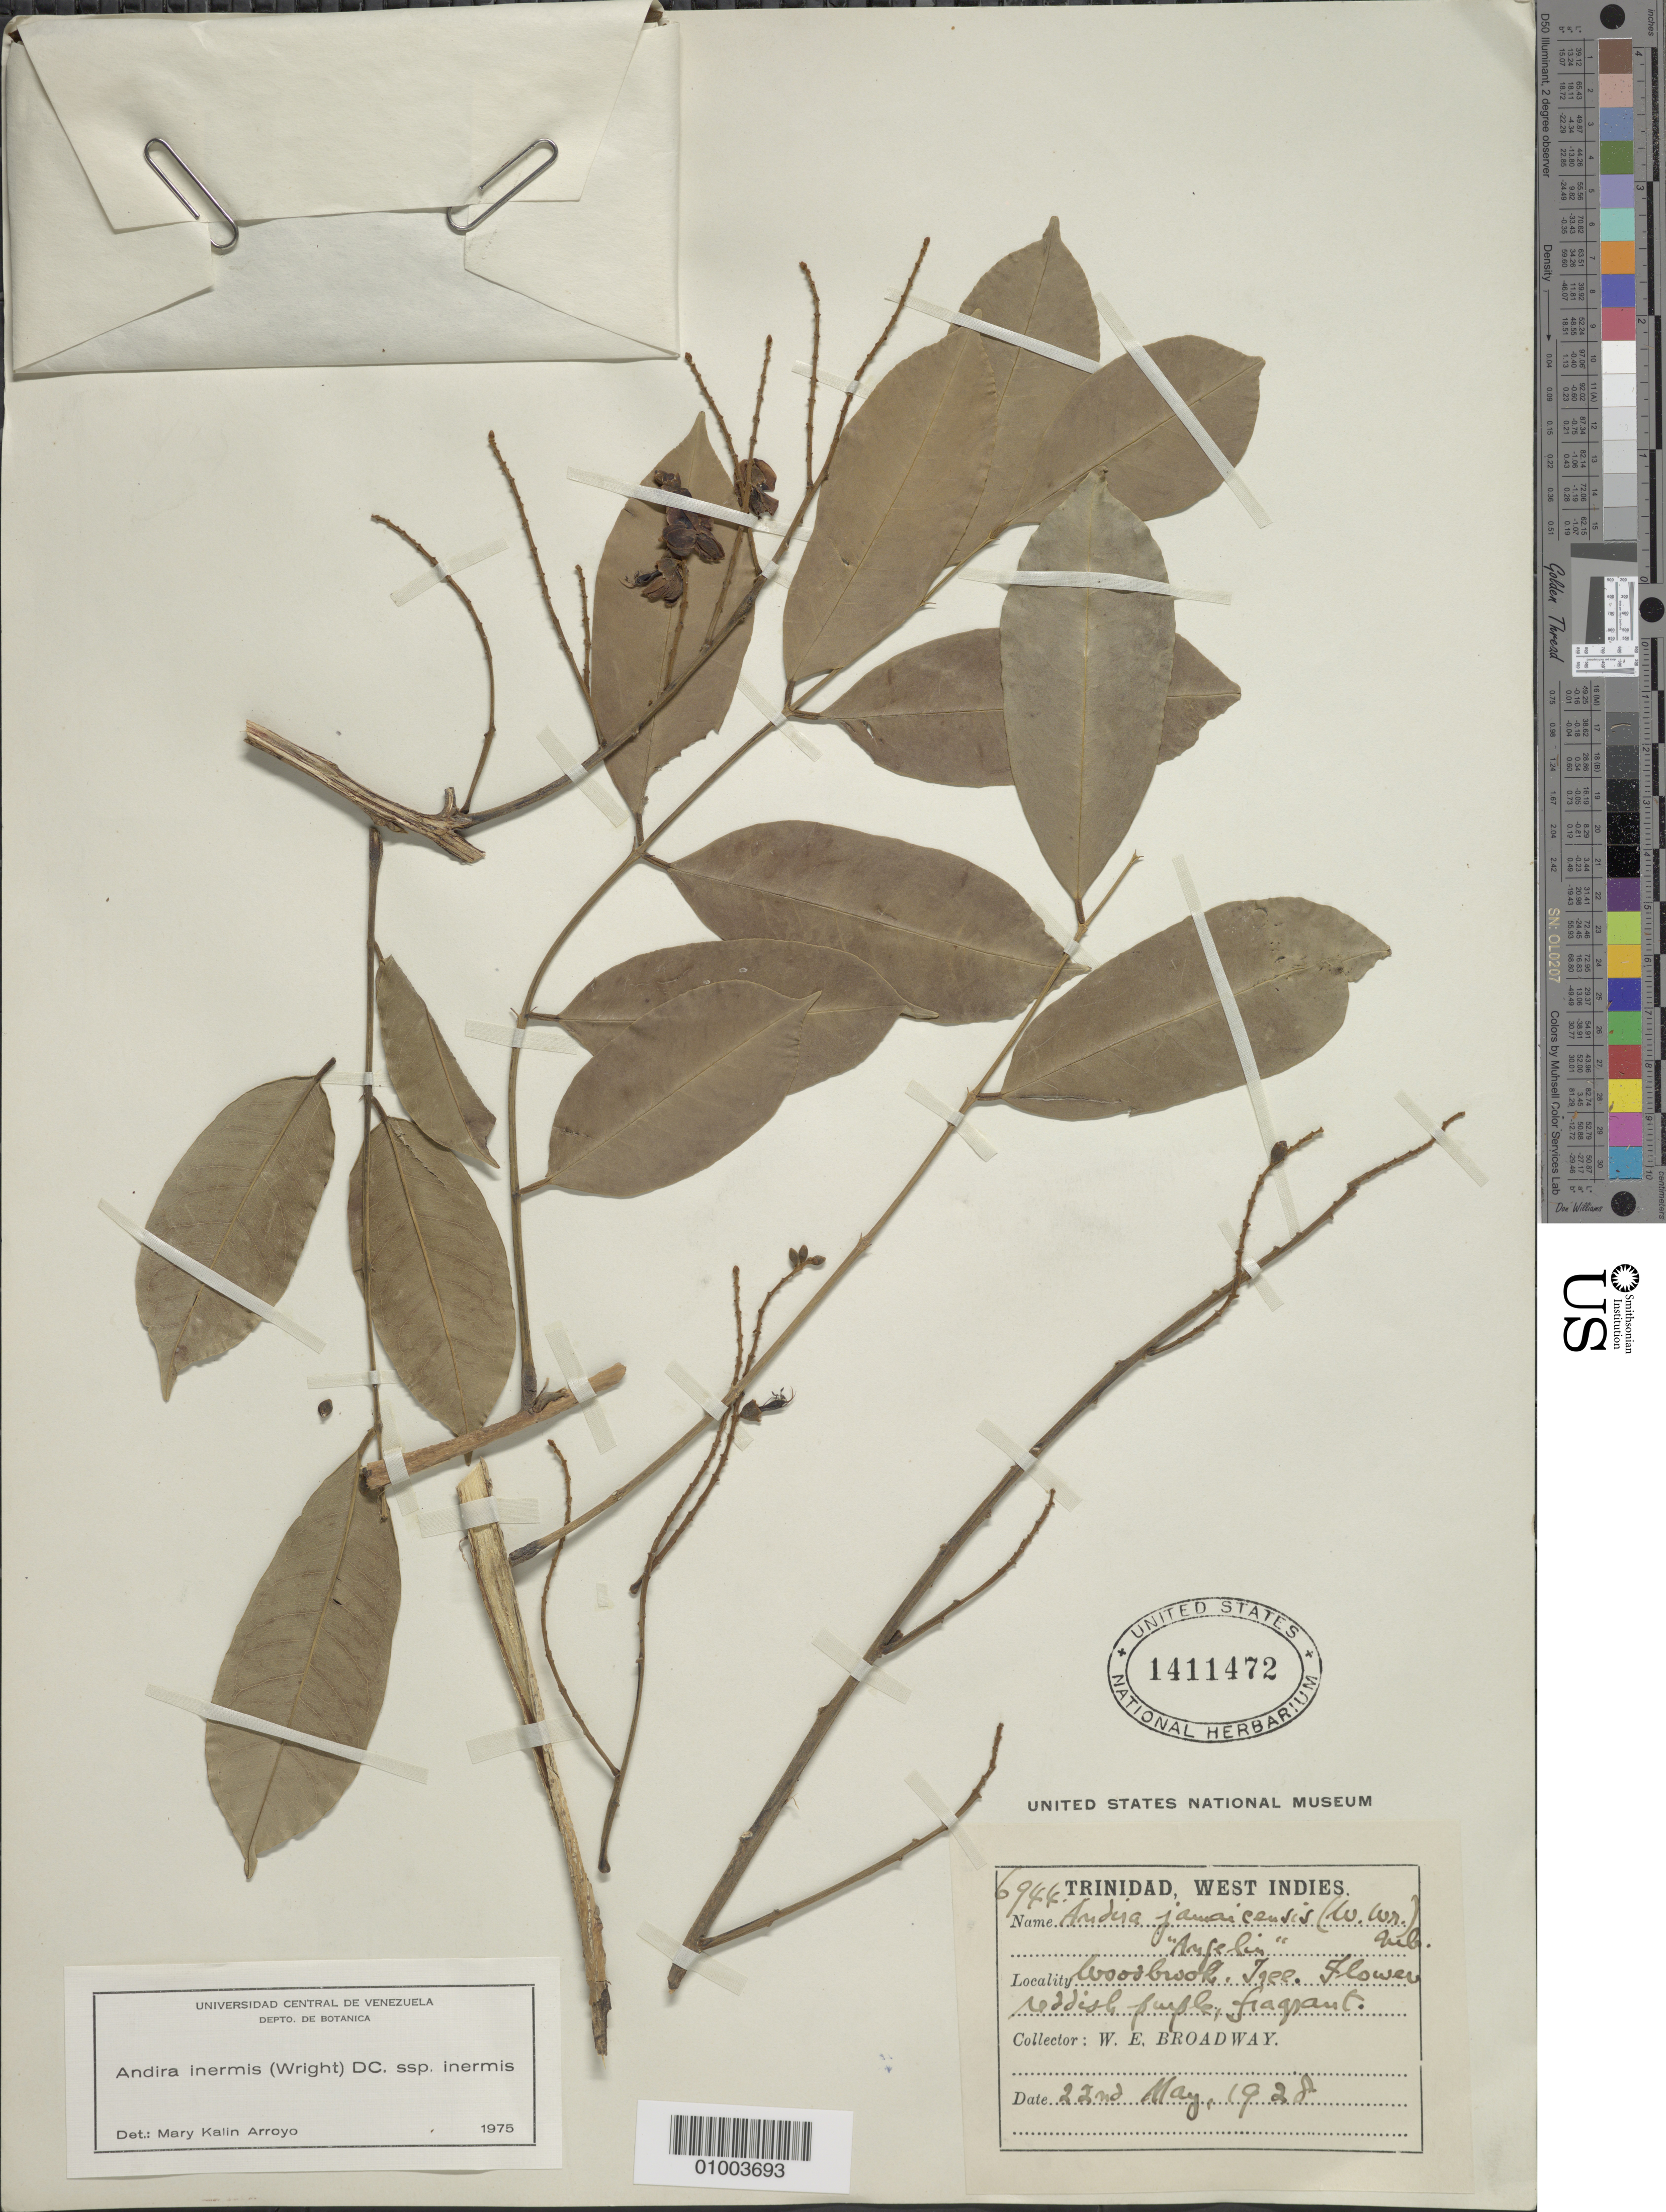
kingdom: Plantae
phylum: Tracheophyta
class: Magnoliopsida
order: Fabales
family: Fabaceae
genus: Andira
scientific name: Andira inermis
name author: (W. Wright) Kunth ex DC.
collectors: W. E. Broadway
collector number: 6944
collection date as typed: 22 May 1928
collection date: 1928-05-22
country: Trinidad and Tobago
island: Trinidad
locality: Woodbrook. Tree. Flower reddish-purple, fragrant.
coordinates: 0 N, 0 E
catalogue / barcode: US 1411472